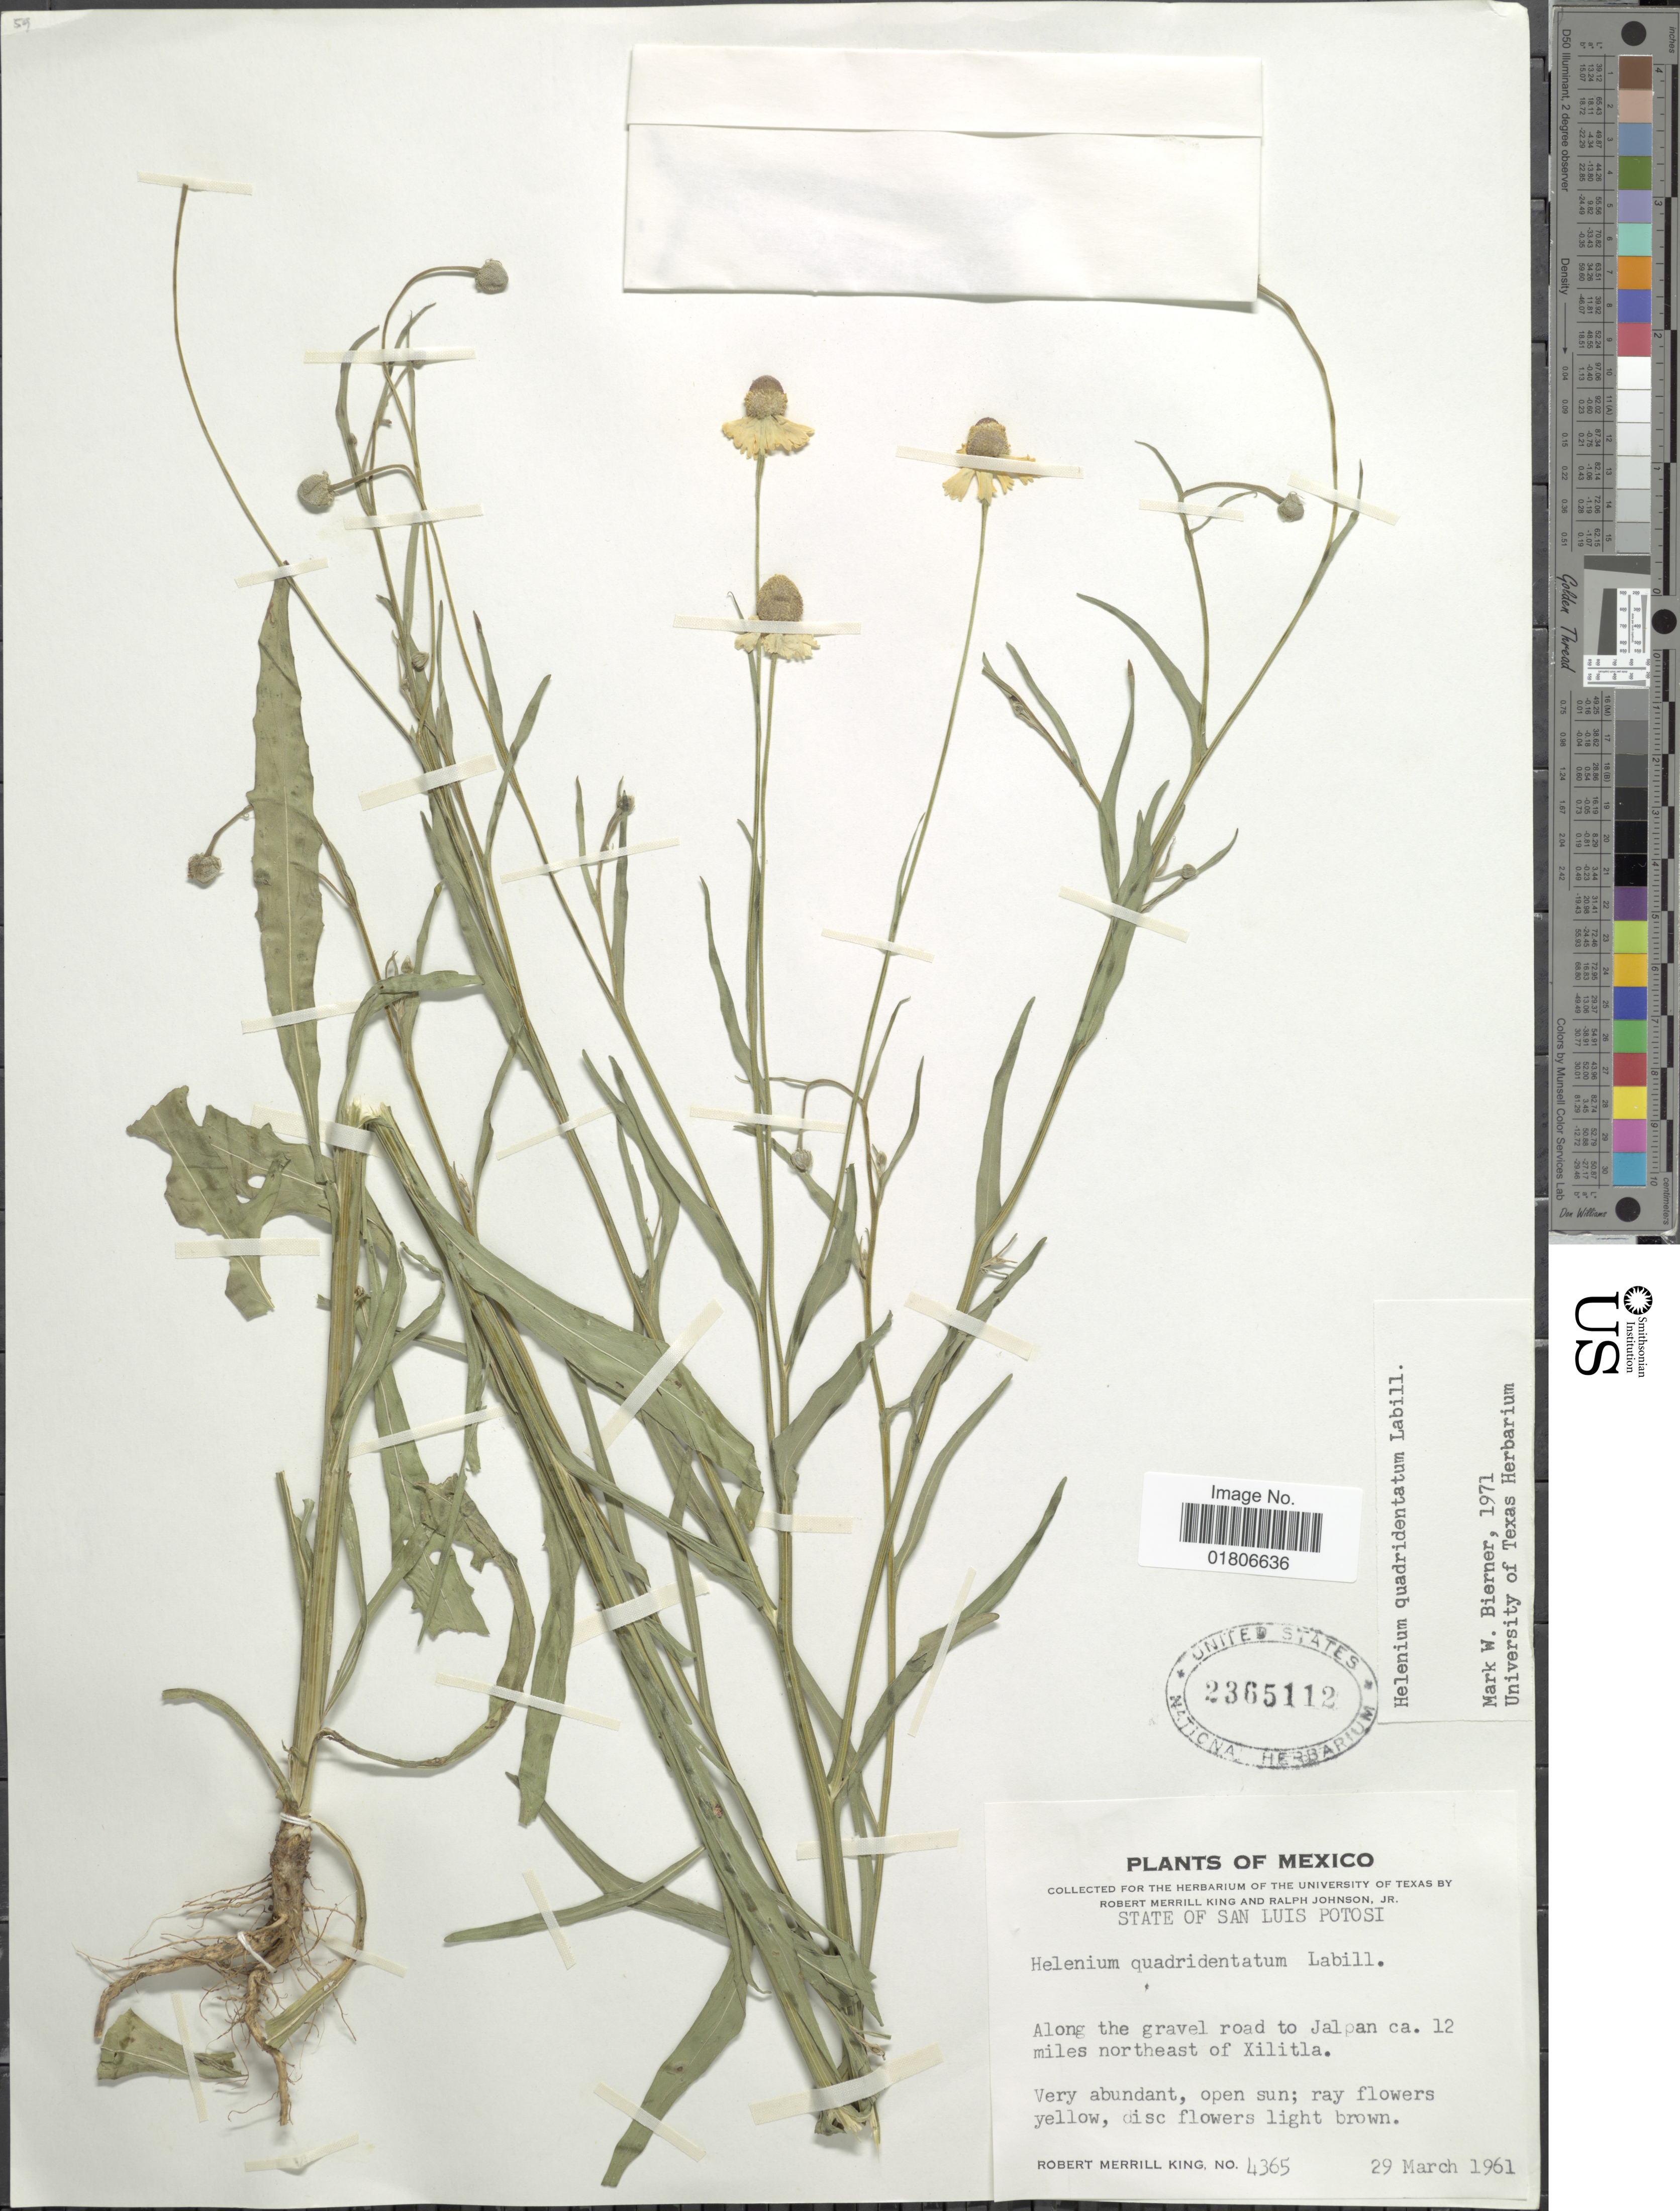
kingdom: Plantae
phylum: Tracheophyta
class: Magnoliopsida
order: Asterales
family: Asteraceae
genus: Helenium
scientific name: Helenium quadridentatum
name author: Labill.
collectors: R. M. King & R. Johnson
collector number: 4365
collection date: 1961-03-29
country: Mexico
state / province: San Luis Potosí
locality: Road to Jalpan ca. 12 miles northeast of Xilitla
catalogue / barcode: US 2365112